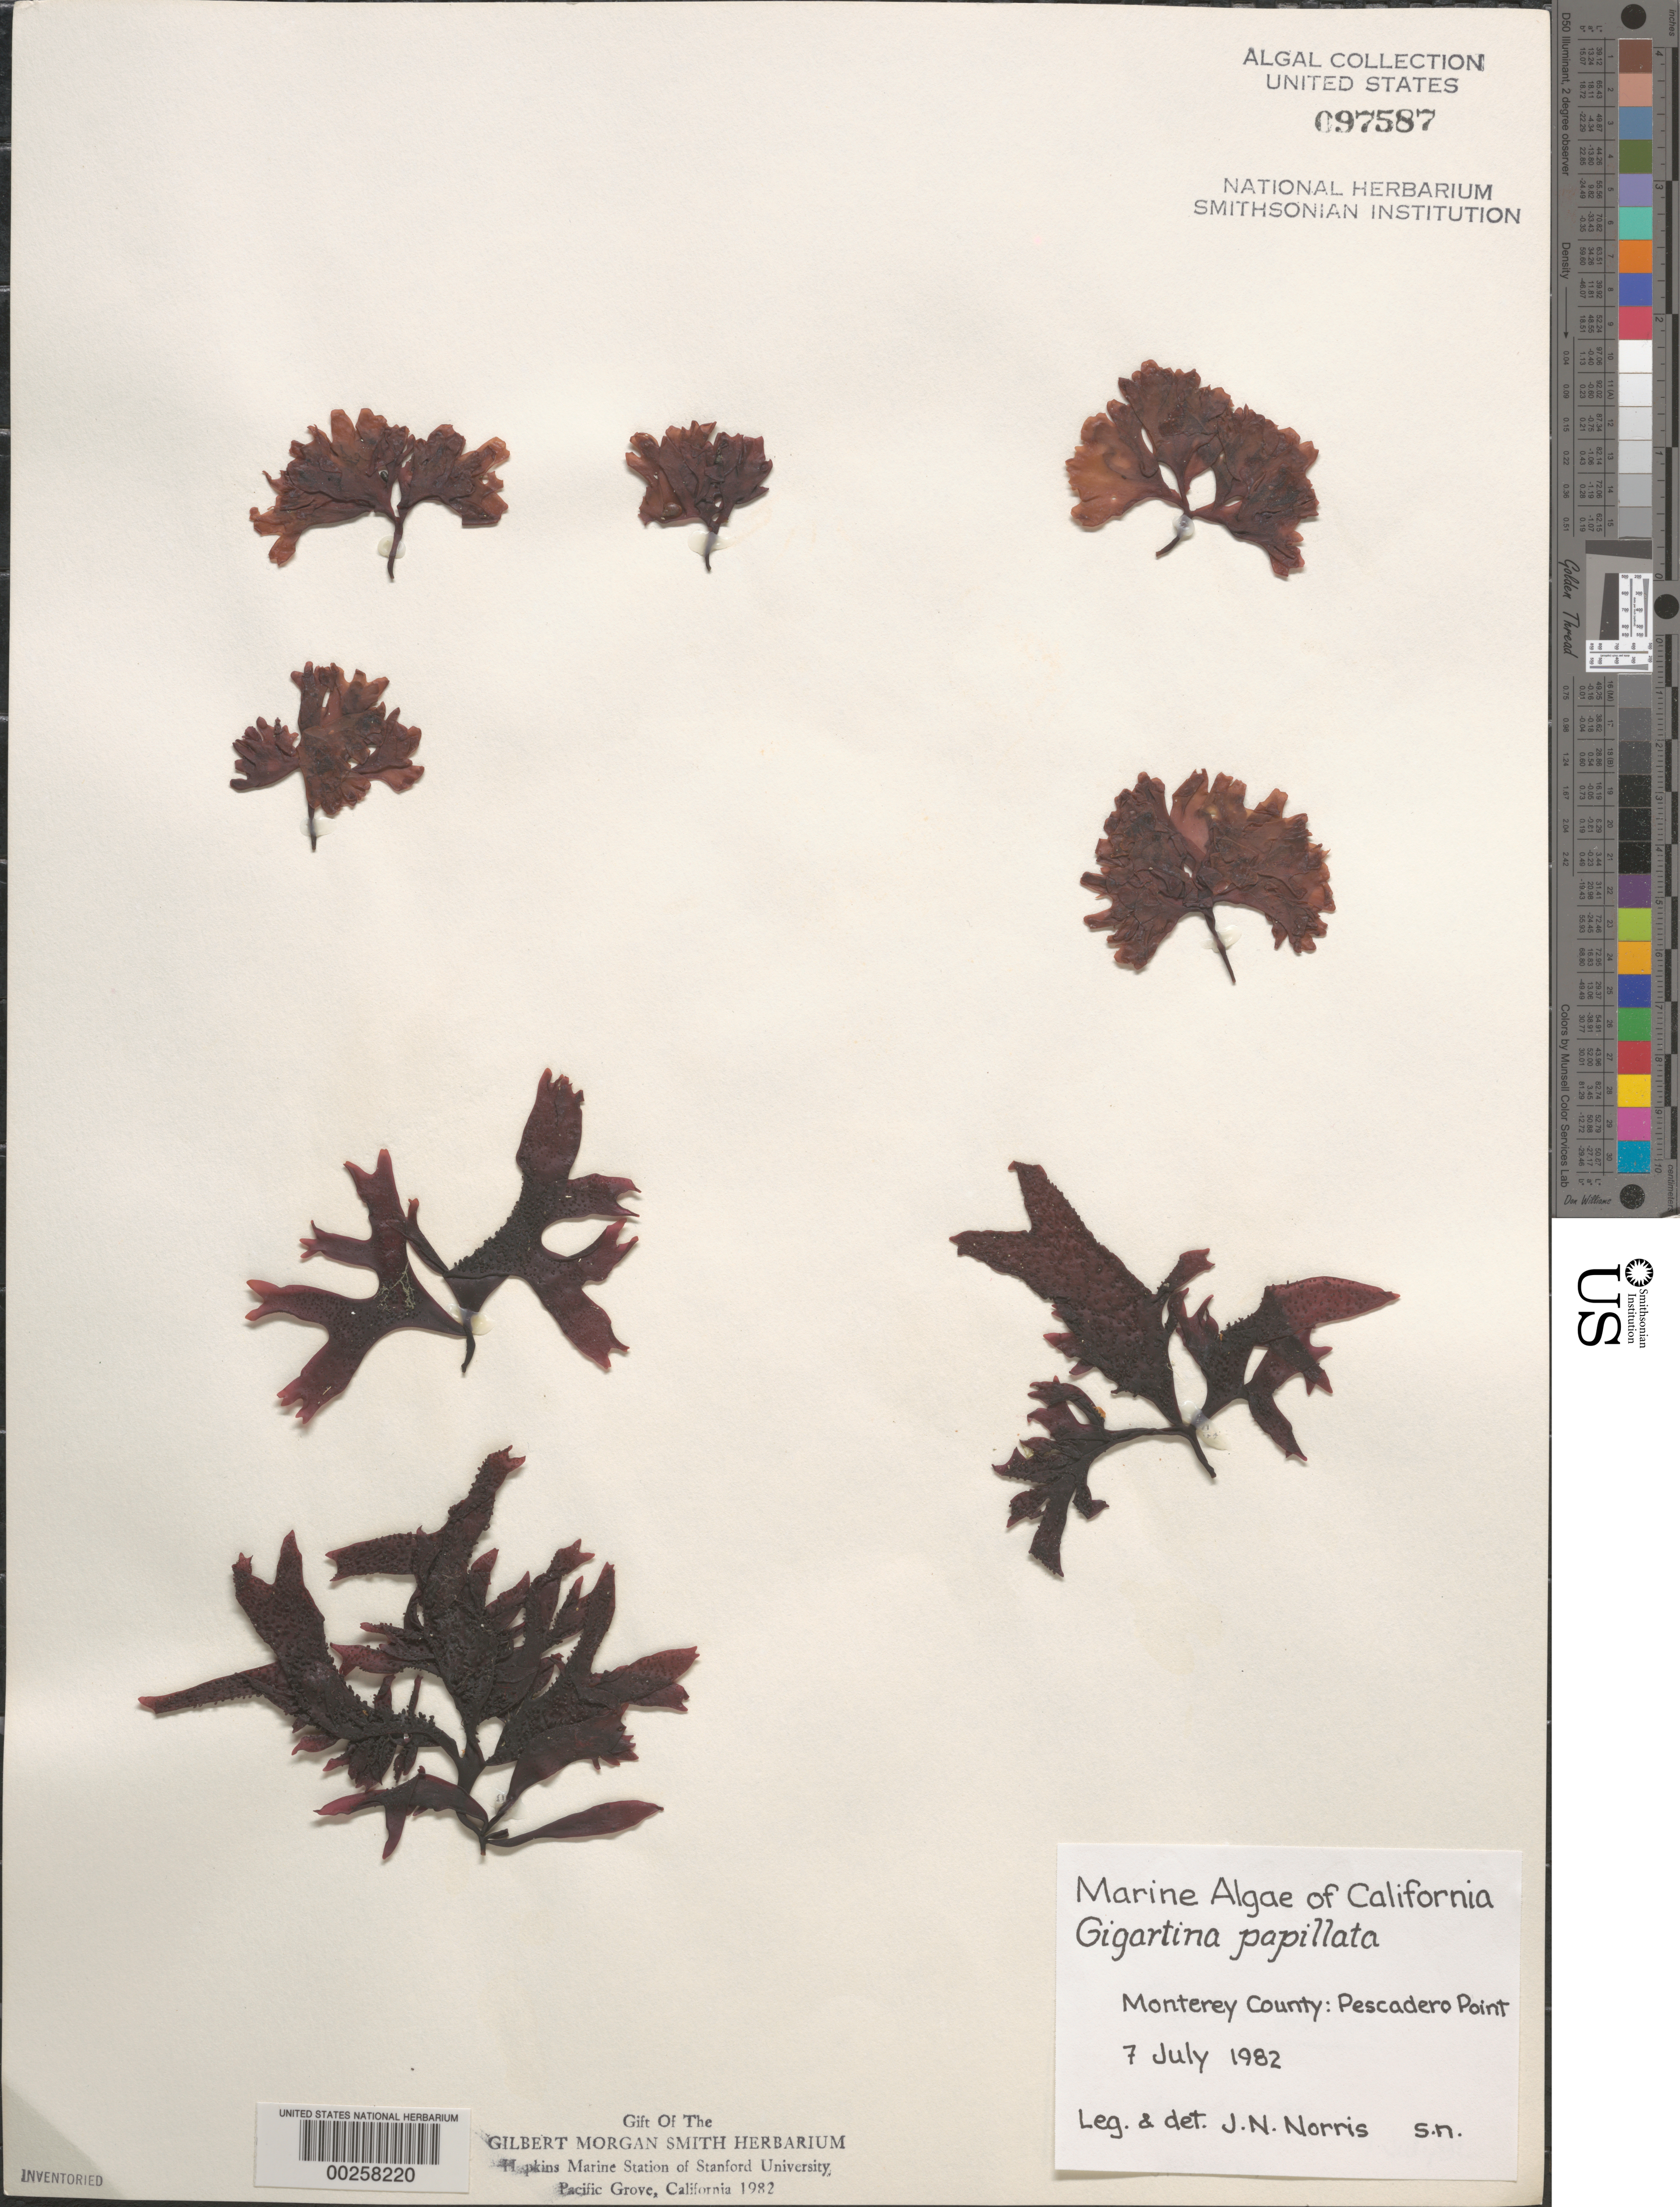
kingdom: Plantae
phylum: Rhodophyta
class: Florideophyceae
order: Gigartinales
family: Phyllophoraceae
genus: Mastocarpus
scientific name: Mastocarpus papillatus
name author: (C. Agardh) Kütz.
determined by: Algae name updating Project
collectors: J. N. Norris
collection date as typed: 07 Jul 1982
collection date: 1982-07-07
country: United States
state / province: California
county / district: Monterey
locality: Pescadero Point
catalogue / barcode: US 97587